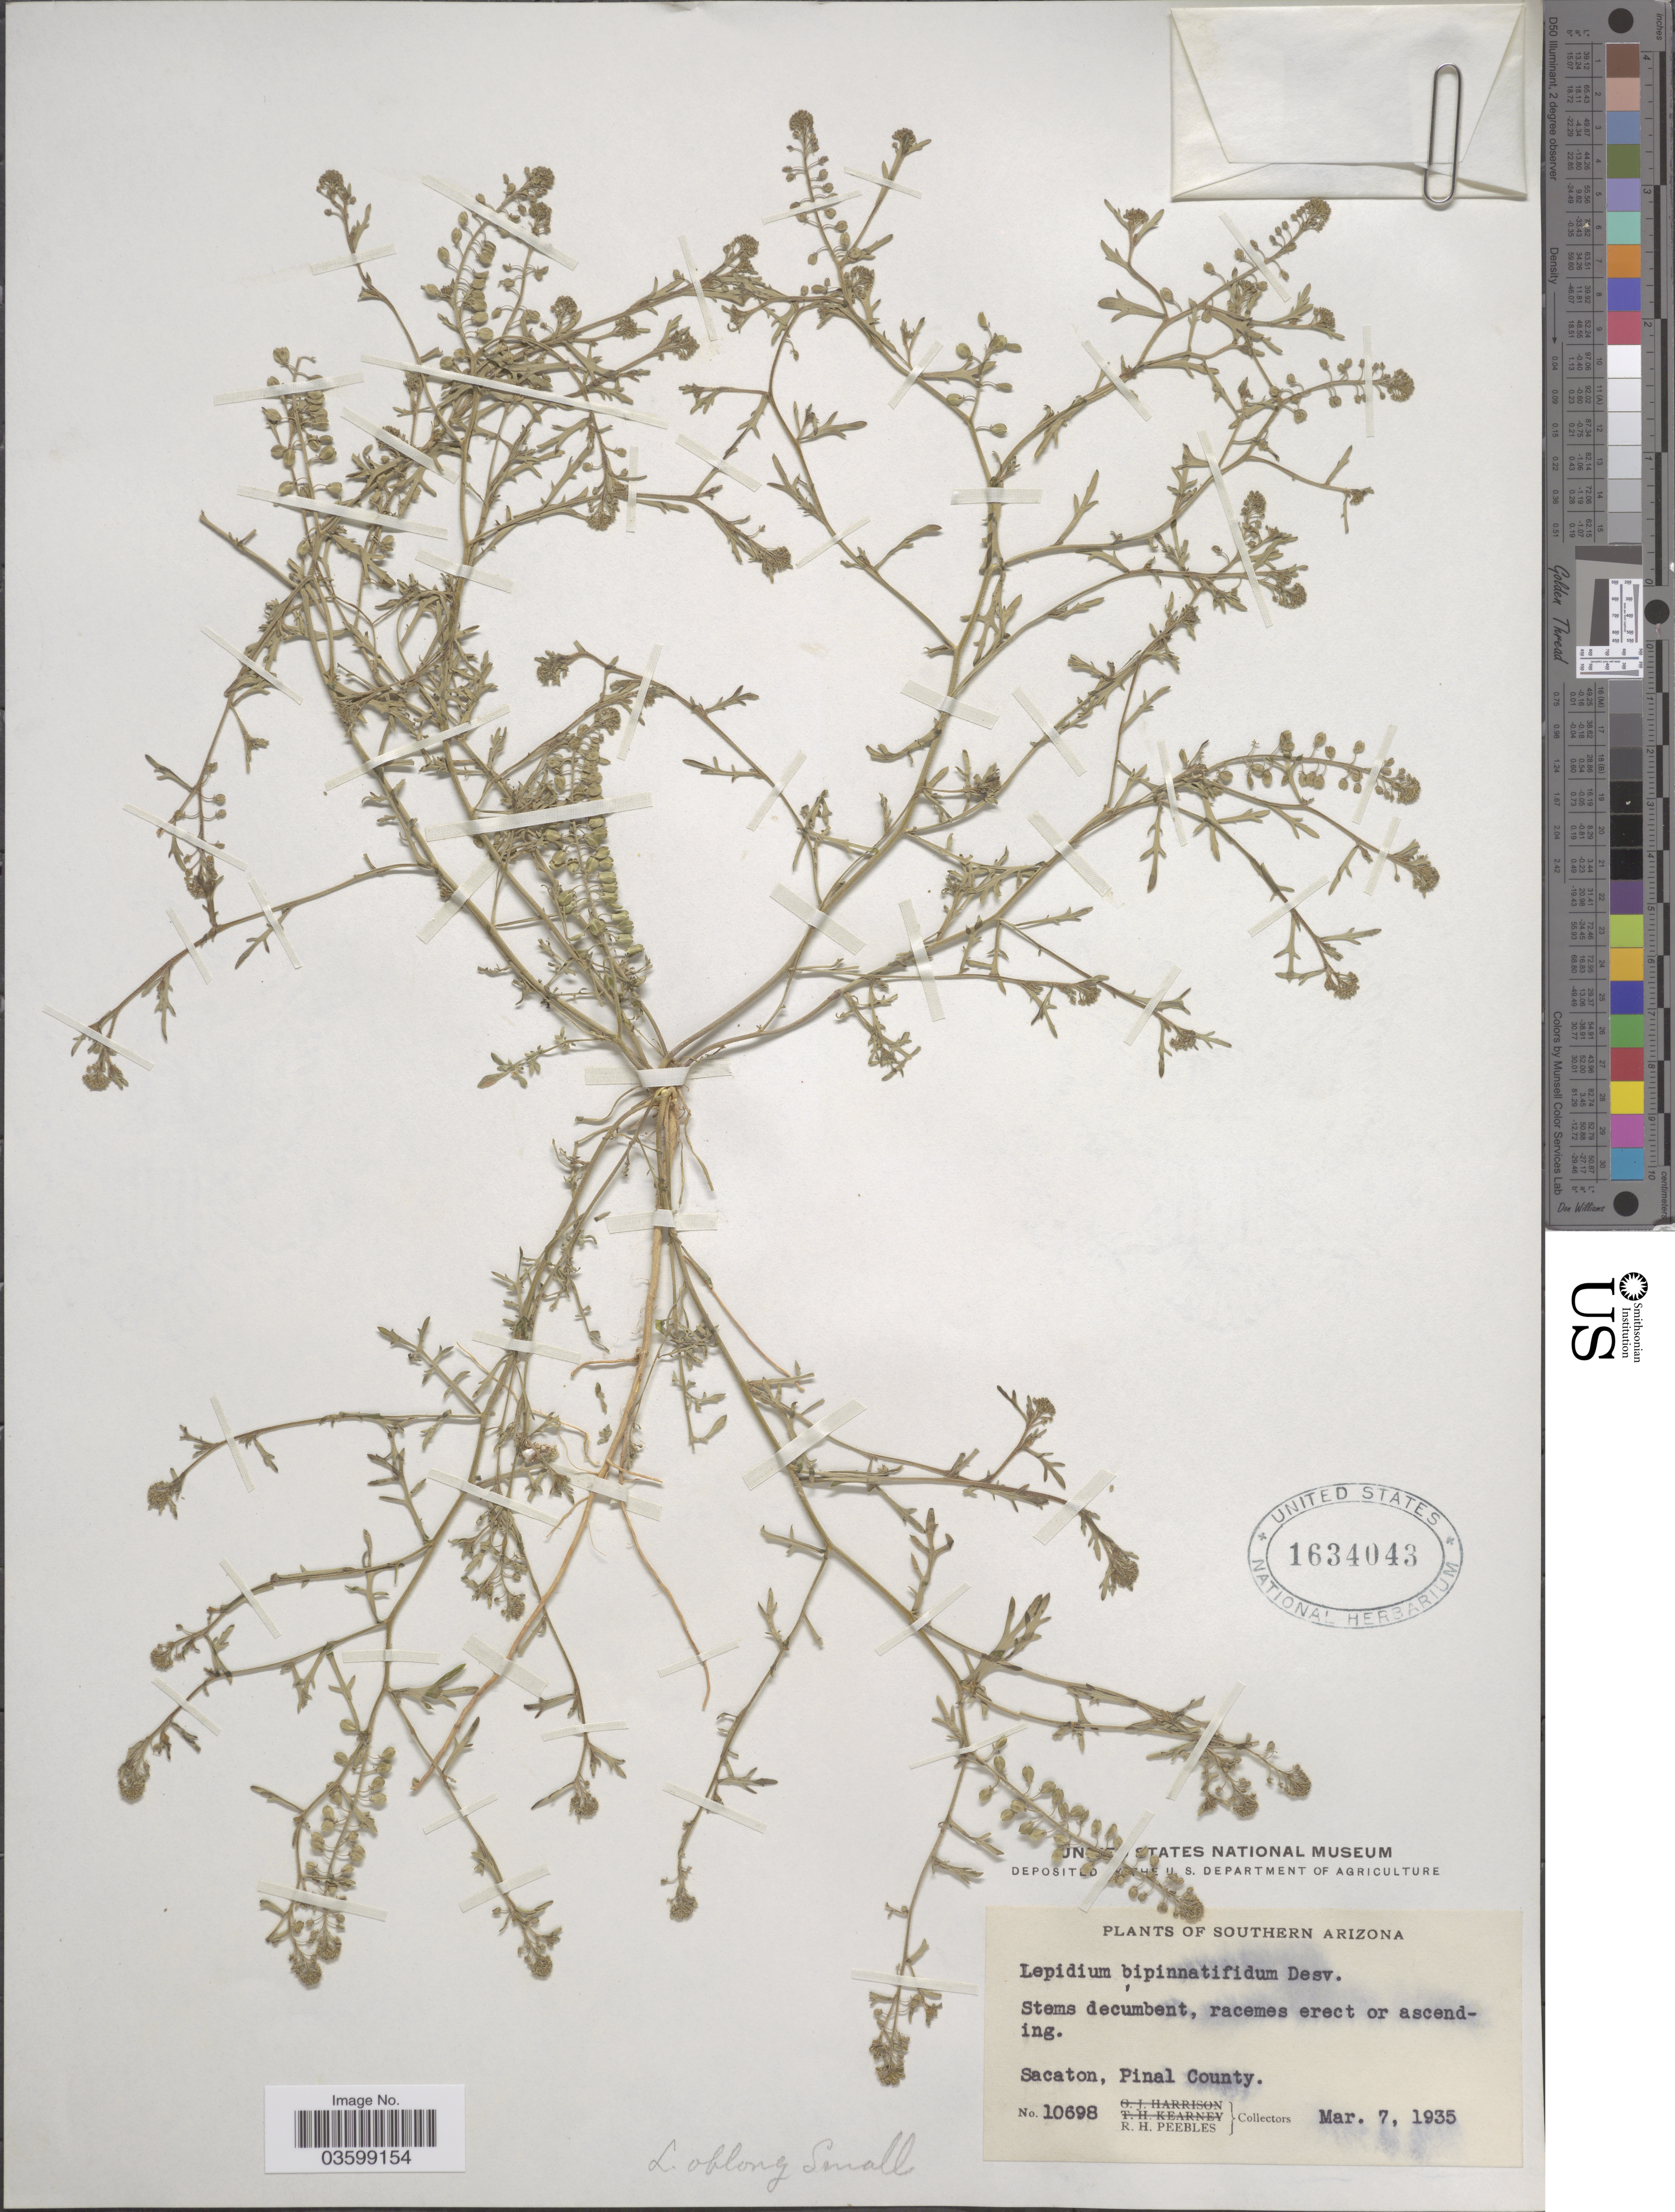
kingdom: Plantae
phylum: Tracheophyta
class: Magnoliopsida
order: Brassicales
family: Brassicaceae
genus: Lepidium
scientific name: Lepidium oblongum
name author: Small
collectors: R. H. Peebles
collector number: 10698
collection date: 1935-03-07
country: United States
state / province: Arizona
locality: Southern Arizona. Sacaton, Pinal County.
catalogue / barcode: US 1634043